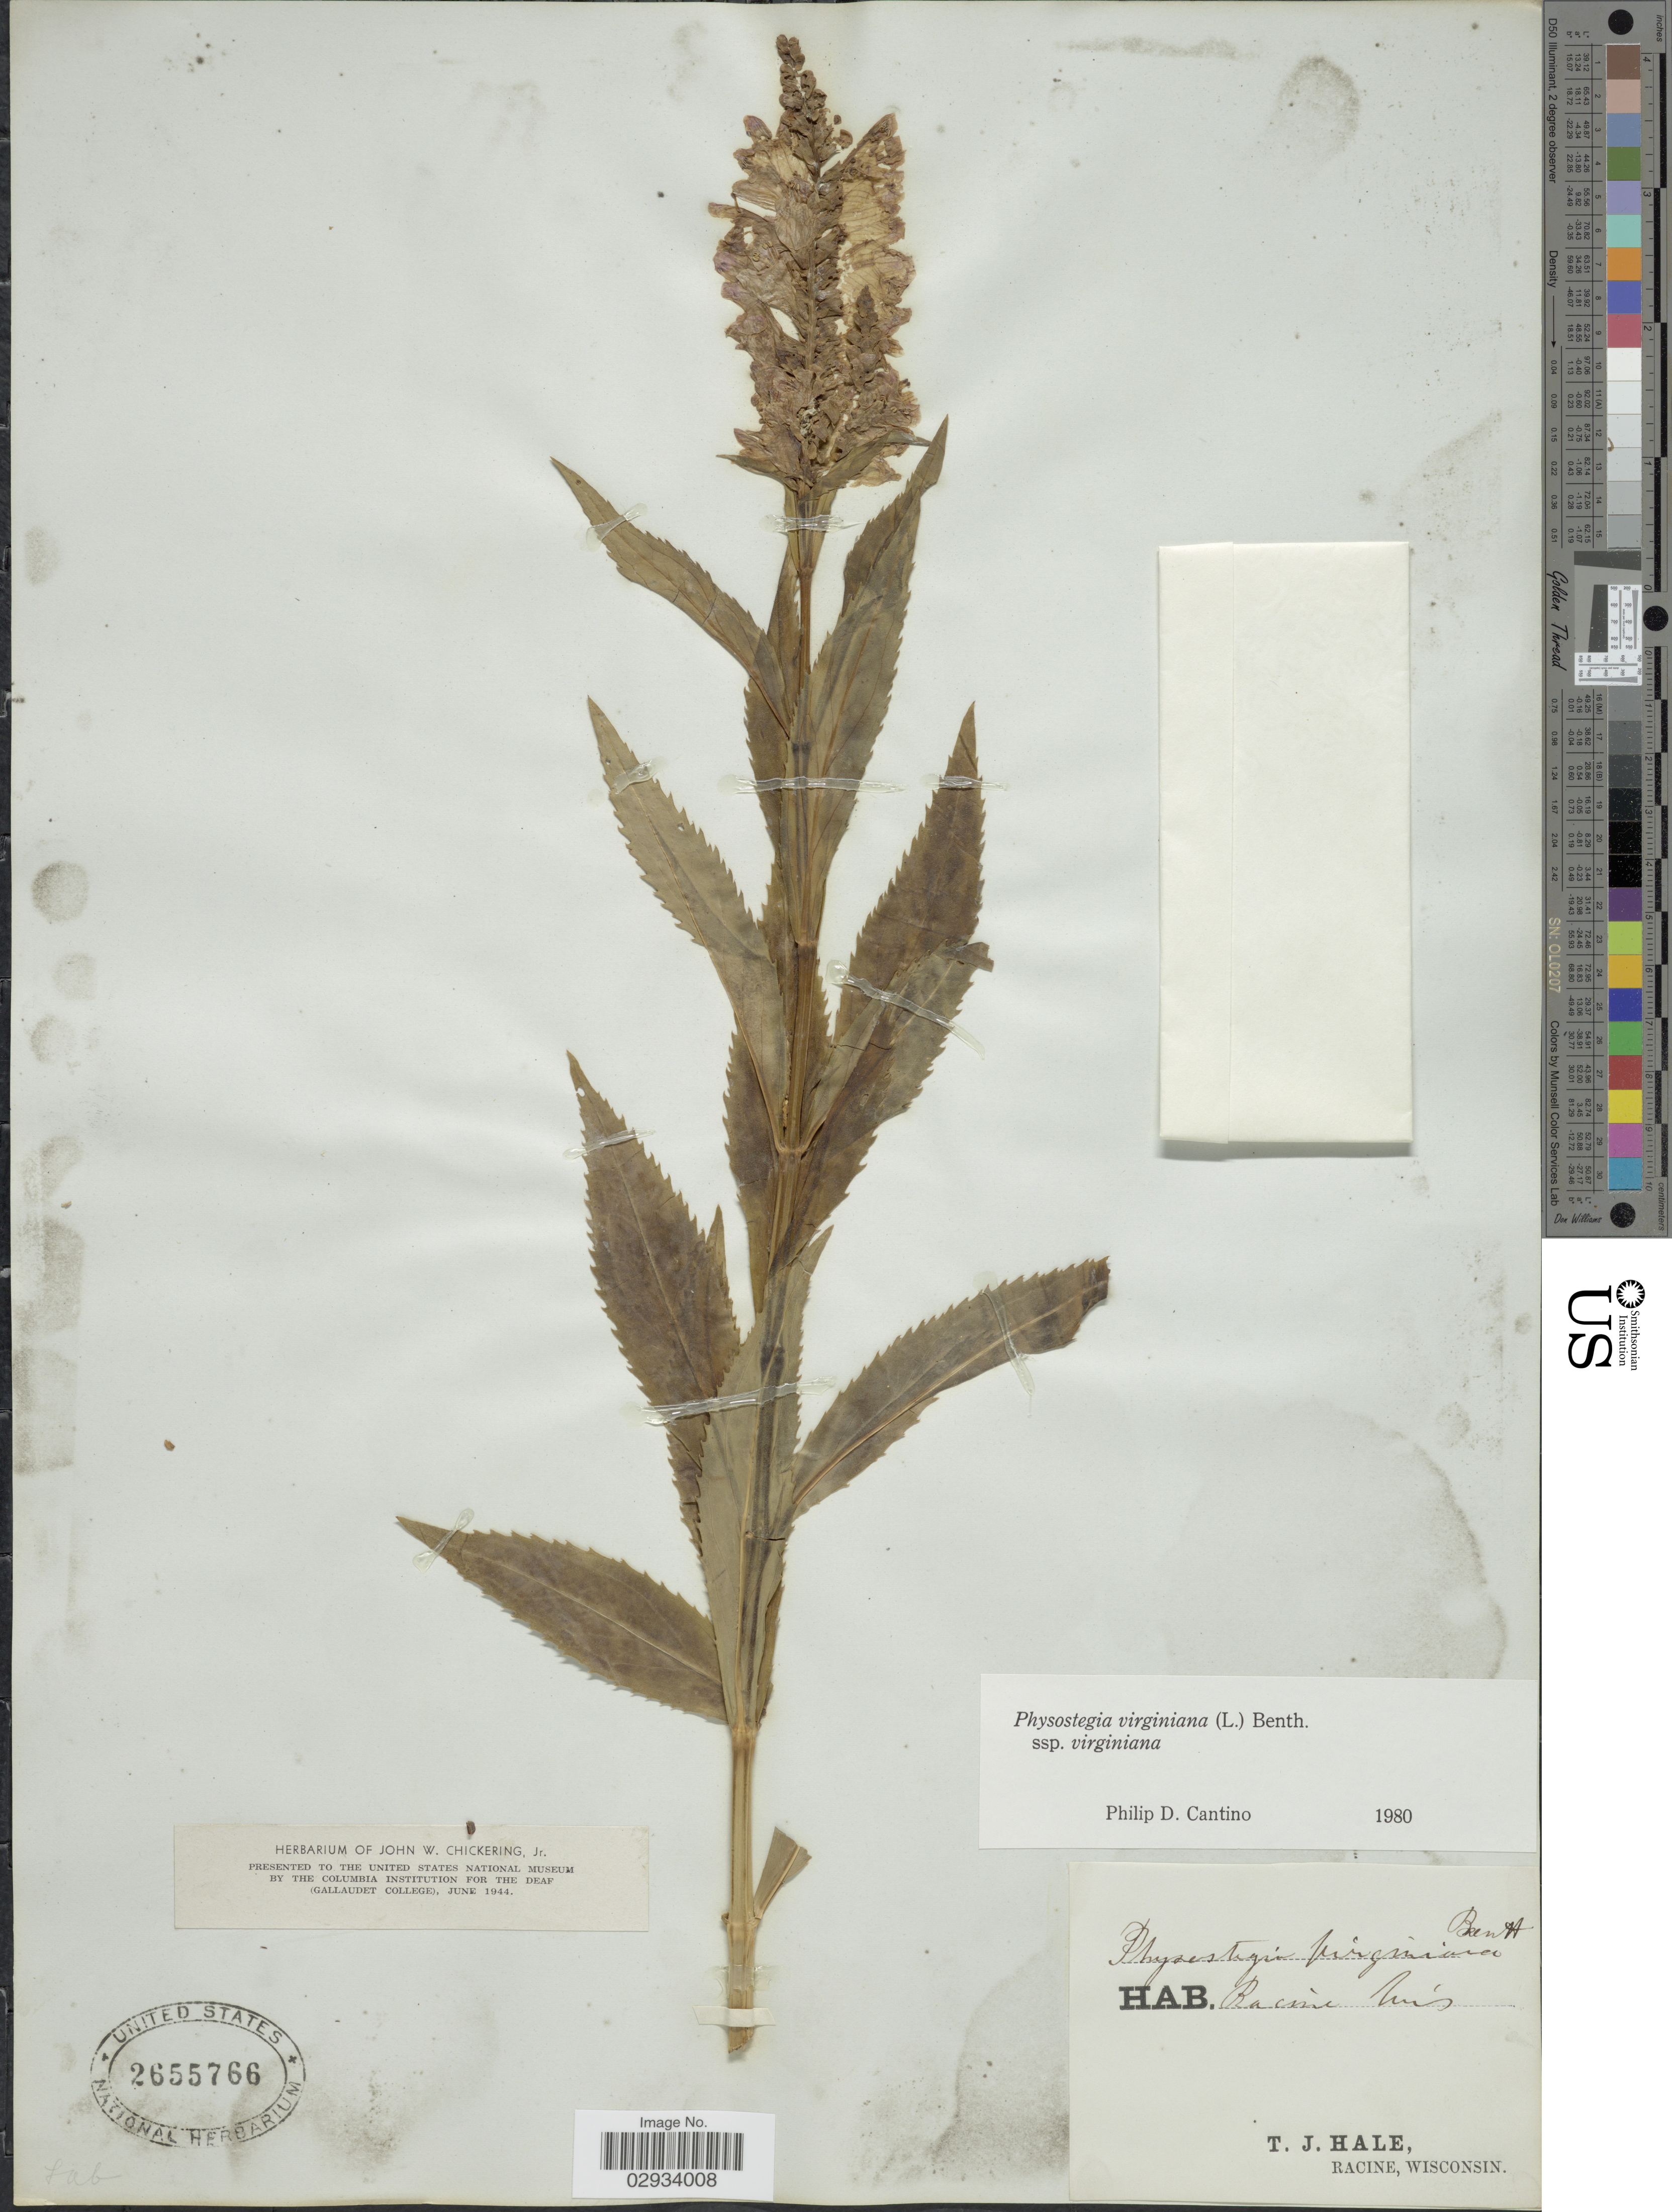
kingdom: Plantae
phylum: Tracheophyta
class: Magnoliopsida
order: Lamiales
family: Lamiaceae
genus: Physostegia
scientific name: Physostegia virginiana subsp. virginiana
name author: (L.) Benth.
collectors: T. Hale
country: United States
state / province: Wisconsin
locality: Racine.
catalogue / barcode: US 2655766